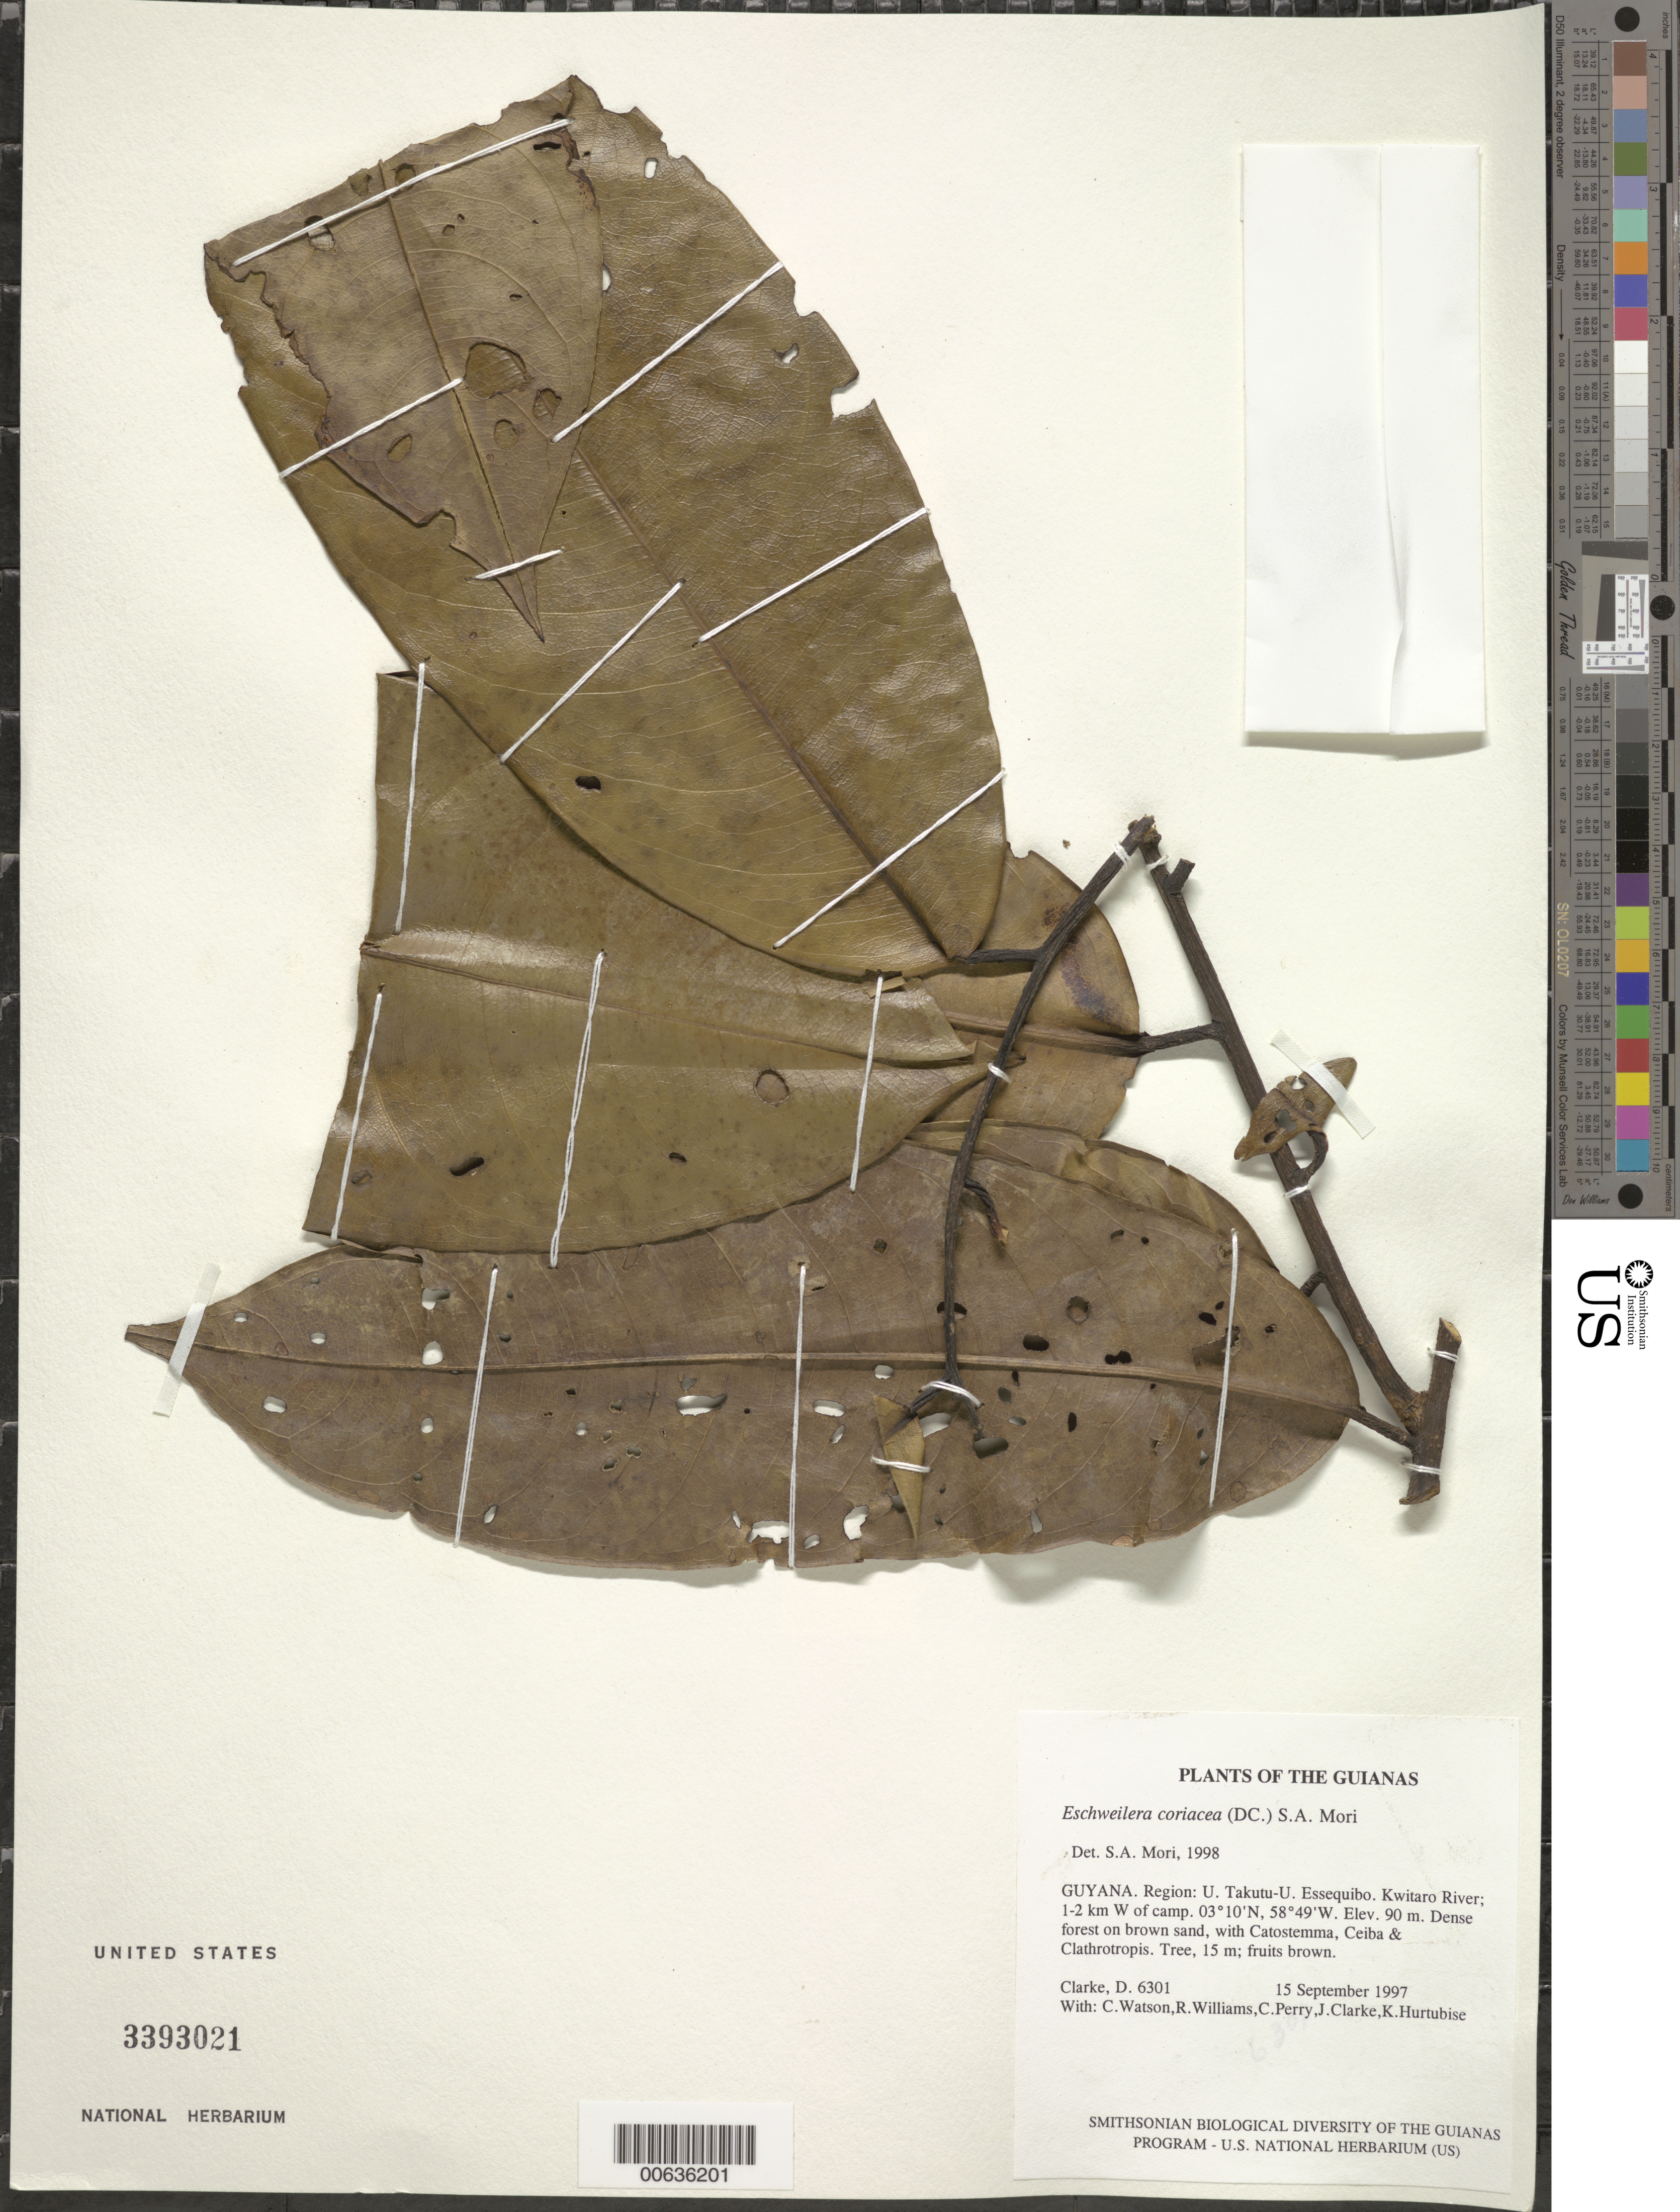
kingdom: Plantae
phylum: Tracheophyta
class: Magnoliopsida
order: Ericales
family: Lecythidaceae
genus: Eschweilera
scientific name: Eschweilera coriacea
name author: (DC.) S.A. Mori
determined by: Mori, Scott A.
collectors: H. D. Clarke, C. Watson, R. Williams, C. Perry, J. Clarke & K. Hurtubise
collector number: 6301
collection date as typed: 15 September 1997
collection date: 1997-09-15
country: Guyana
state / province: U. Takutu-U. Essequibo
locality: Kwitaro River; 1-2 km W of camp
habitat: Dense forest on brown sand, with Catostemma, Ceiba & Clathrotropis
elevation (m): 90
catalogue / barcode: US 3393021